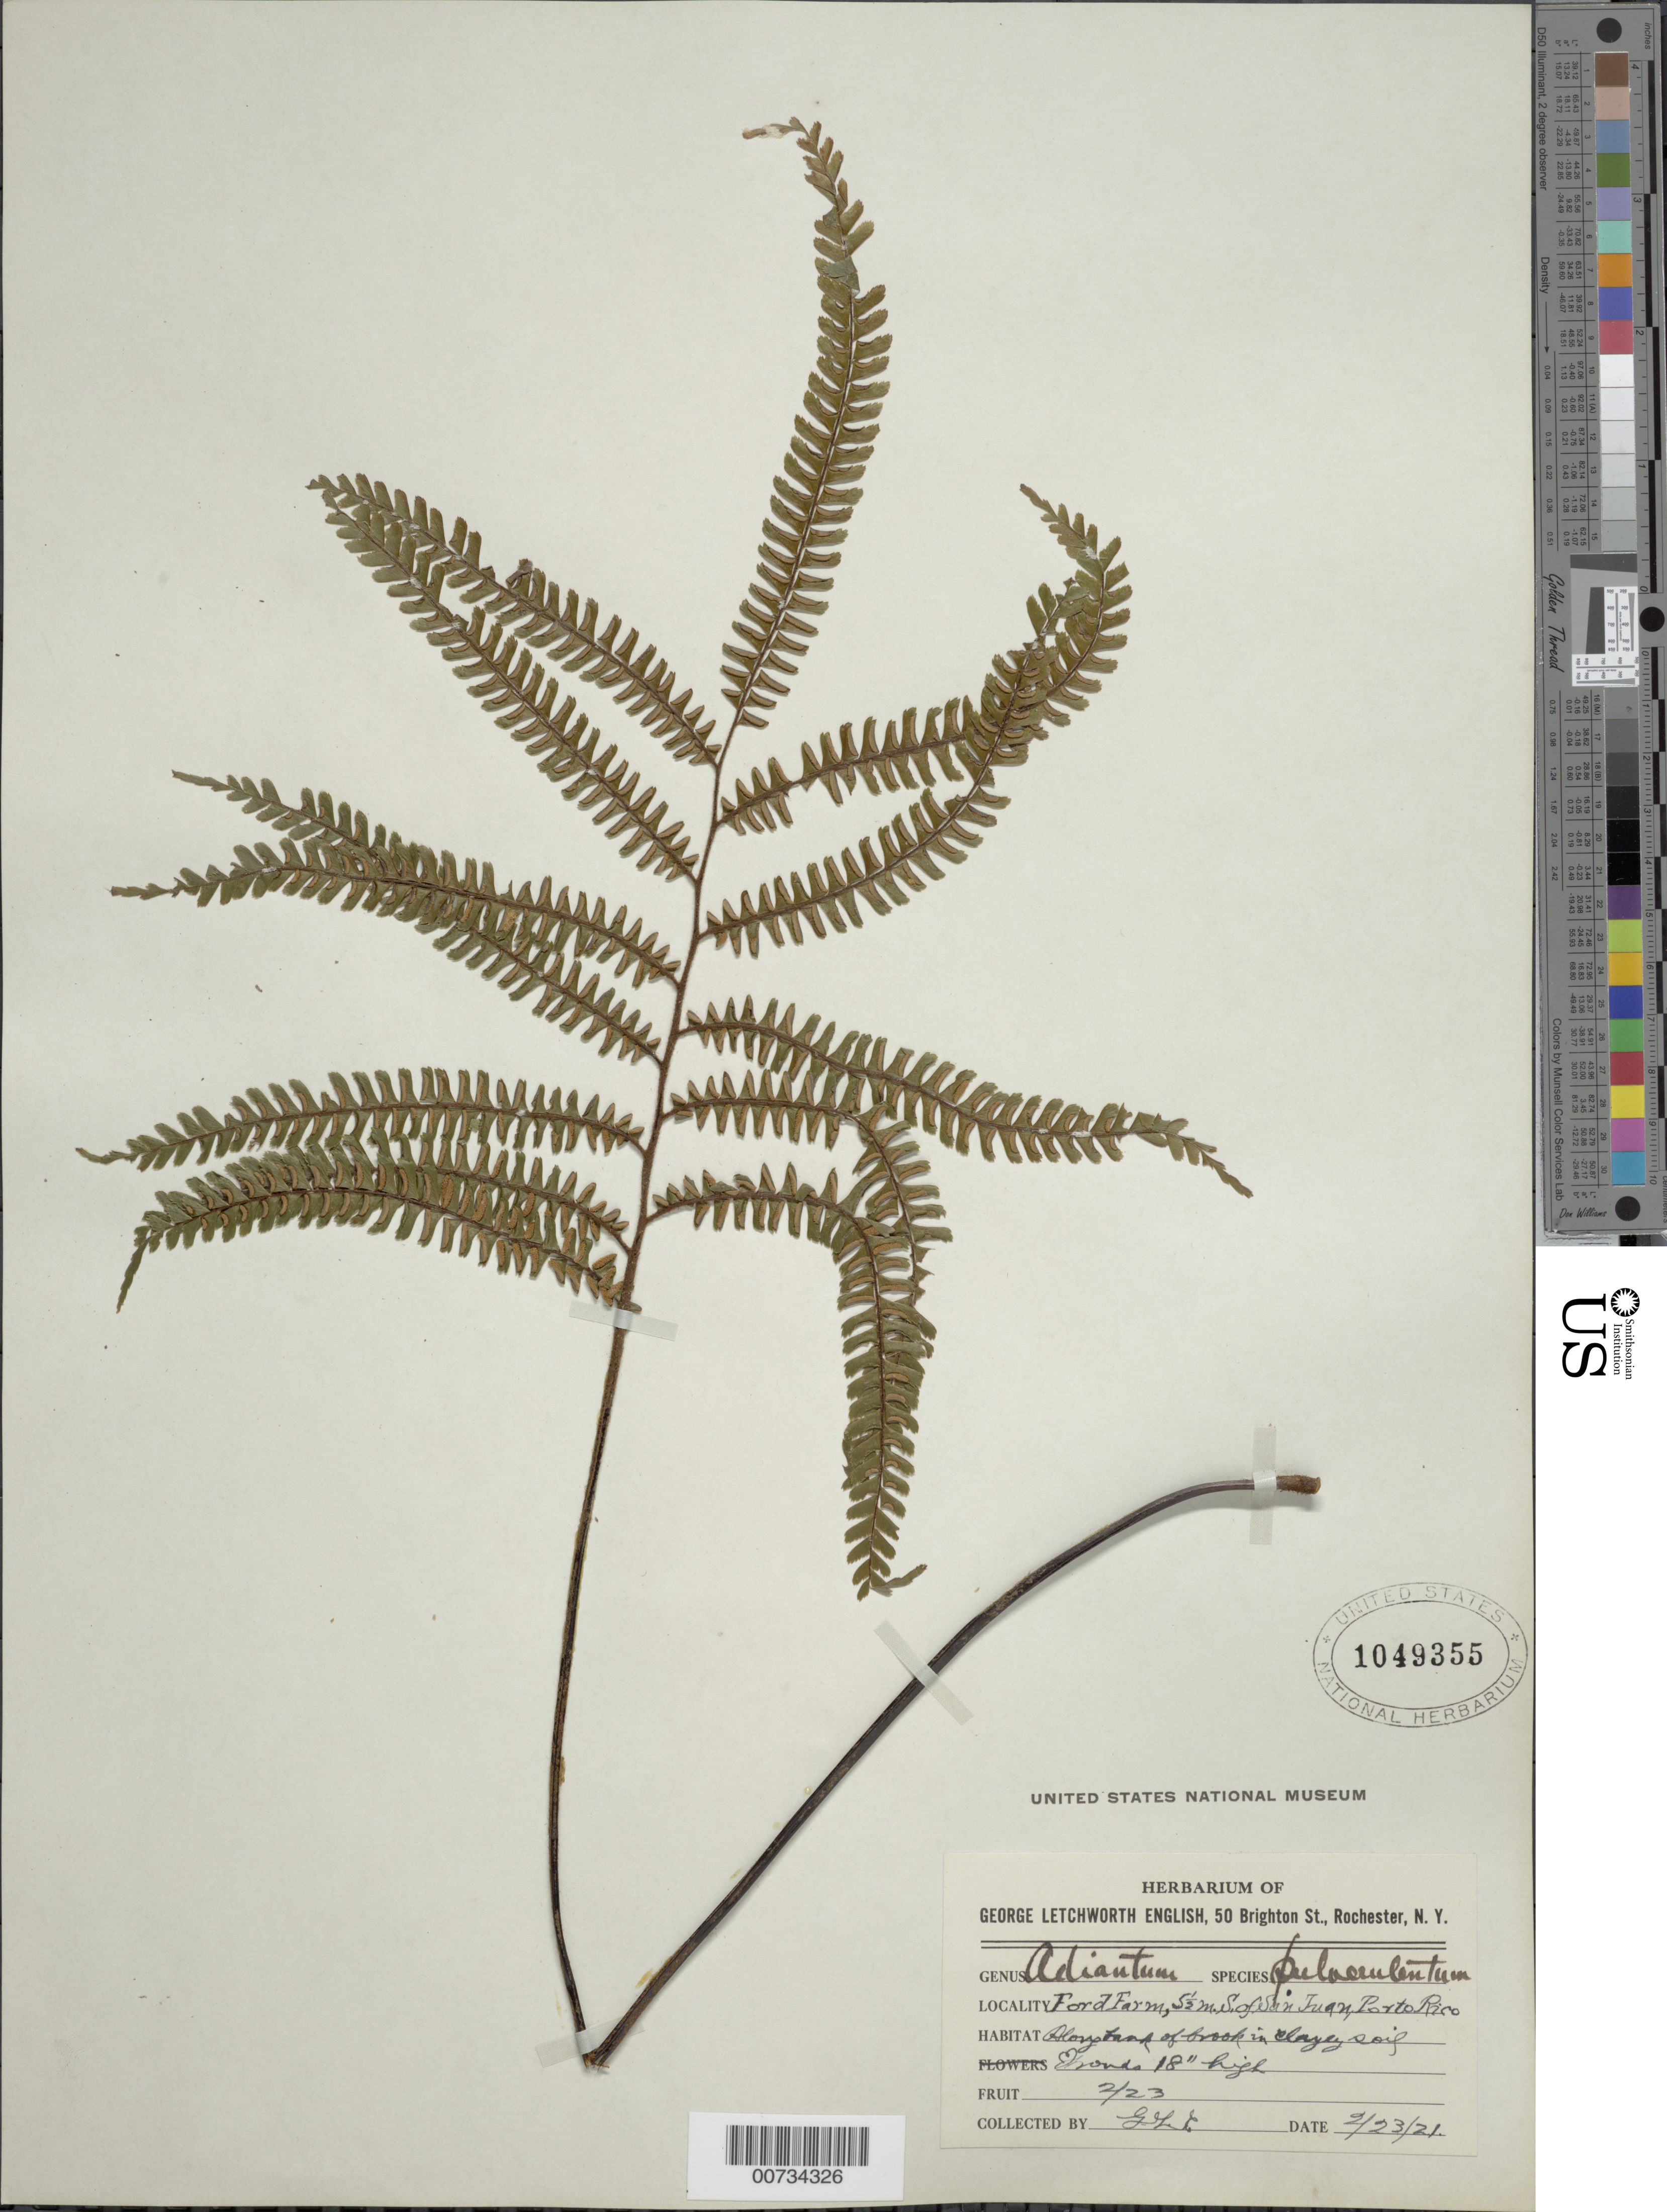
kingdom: Plantae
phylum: Tracheophyta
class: Polypodiopsida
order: Polypodiales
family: Pteridaceae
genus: Adiantum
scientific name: Adiantum pulverulentum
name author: L.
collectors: G. English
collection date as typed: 23 Feb 1921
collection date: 1921-02-23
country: Puerto Rico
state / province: San Juan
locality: Ford Farm, 5 1/2 mi S of San Juan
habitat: Along bank of brook in clayey soil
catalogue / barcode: US 1049355